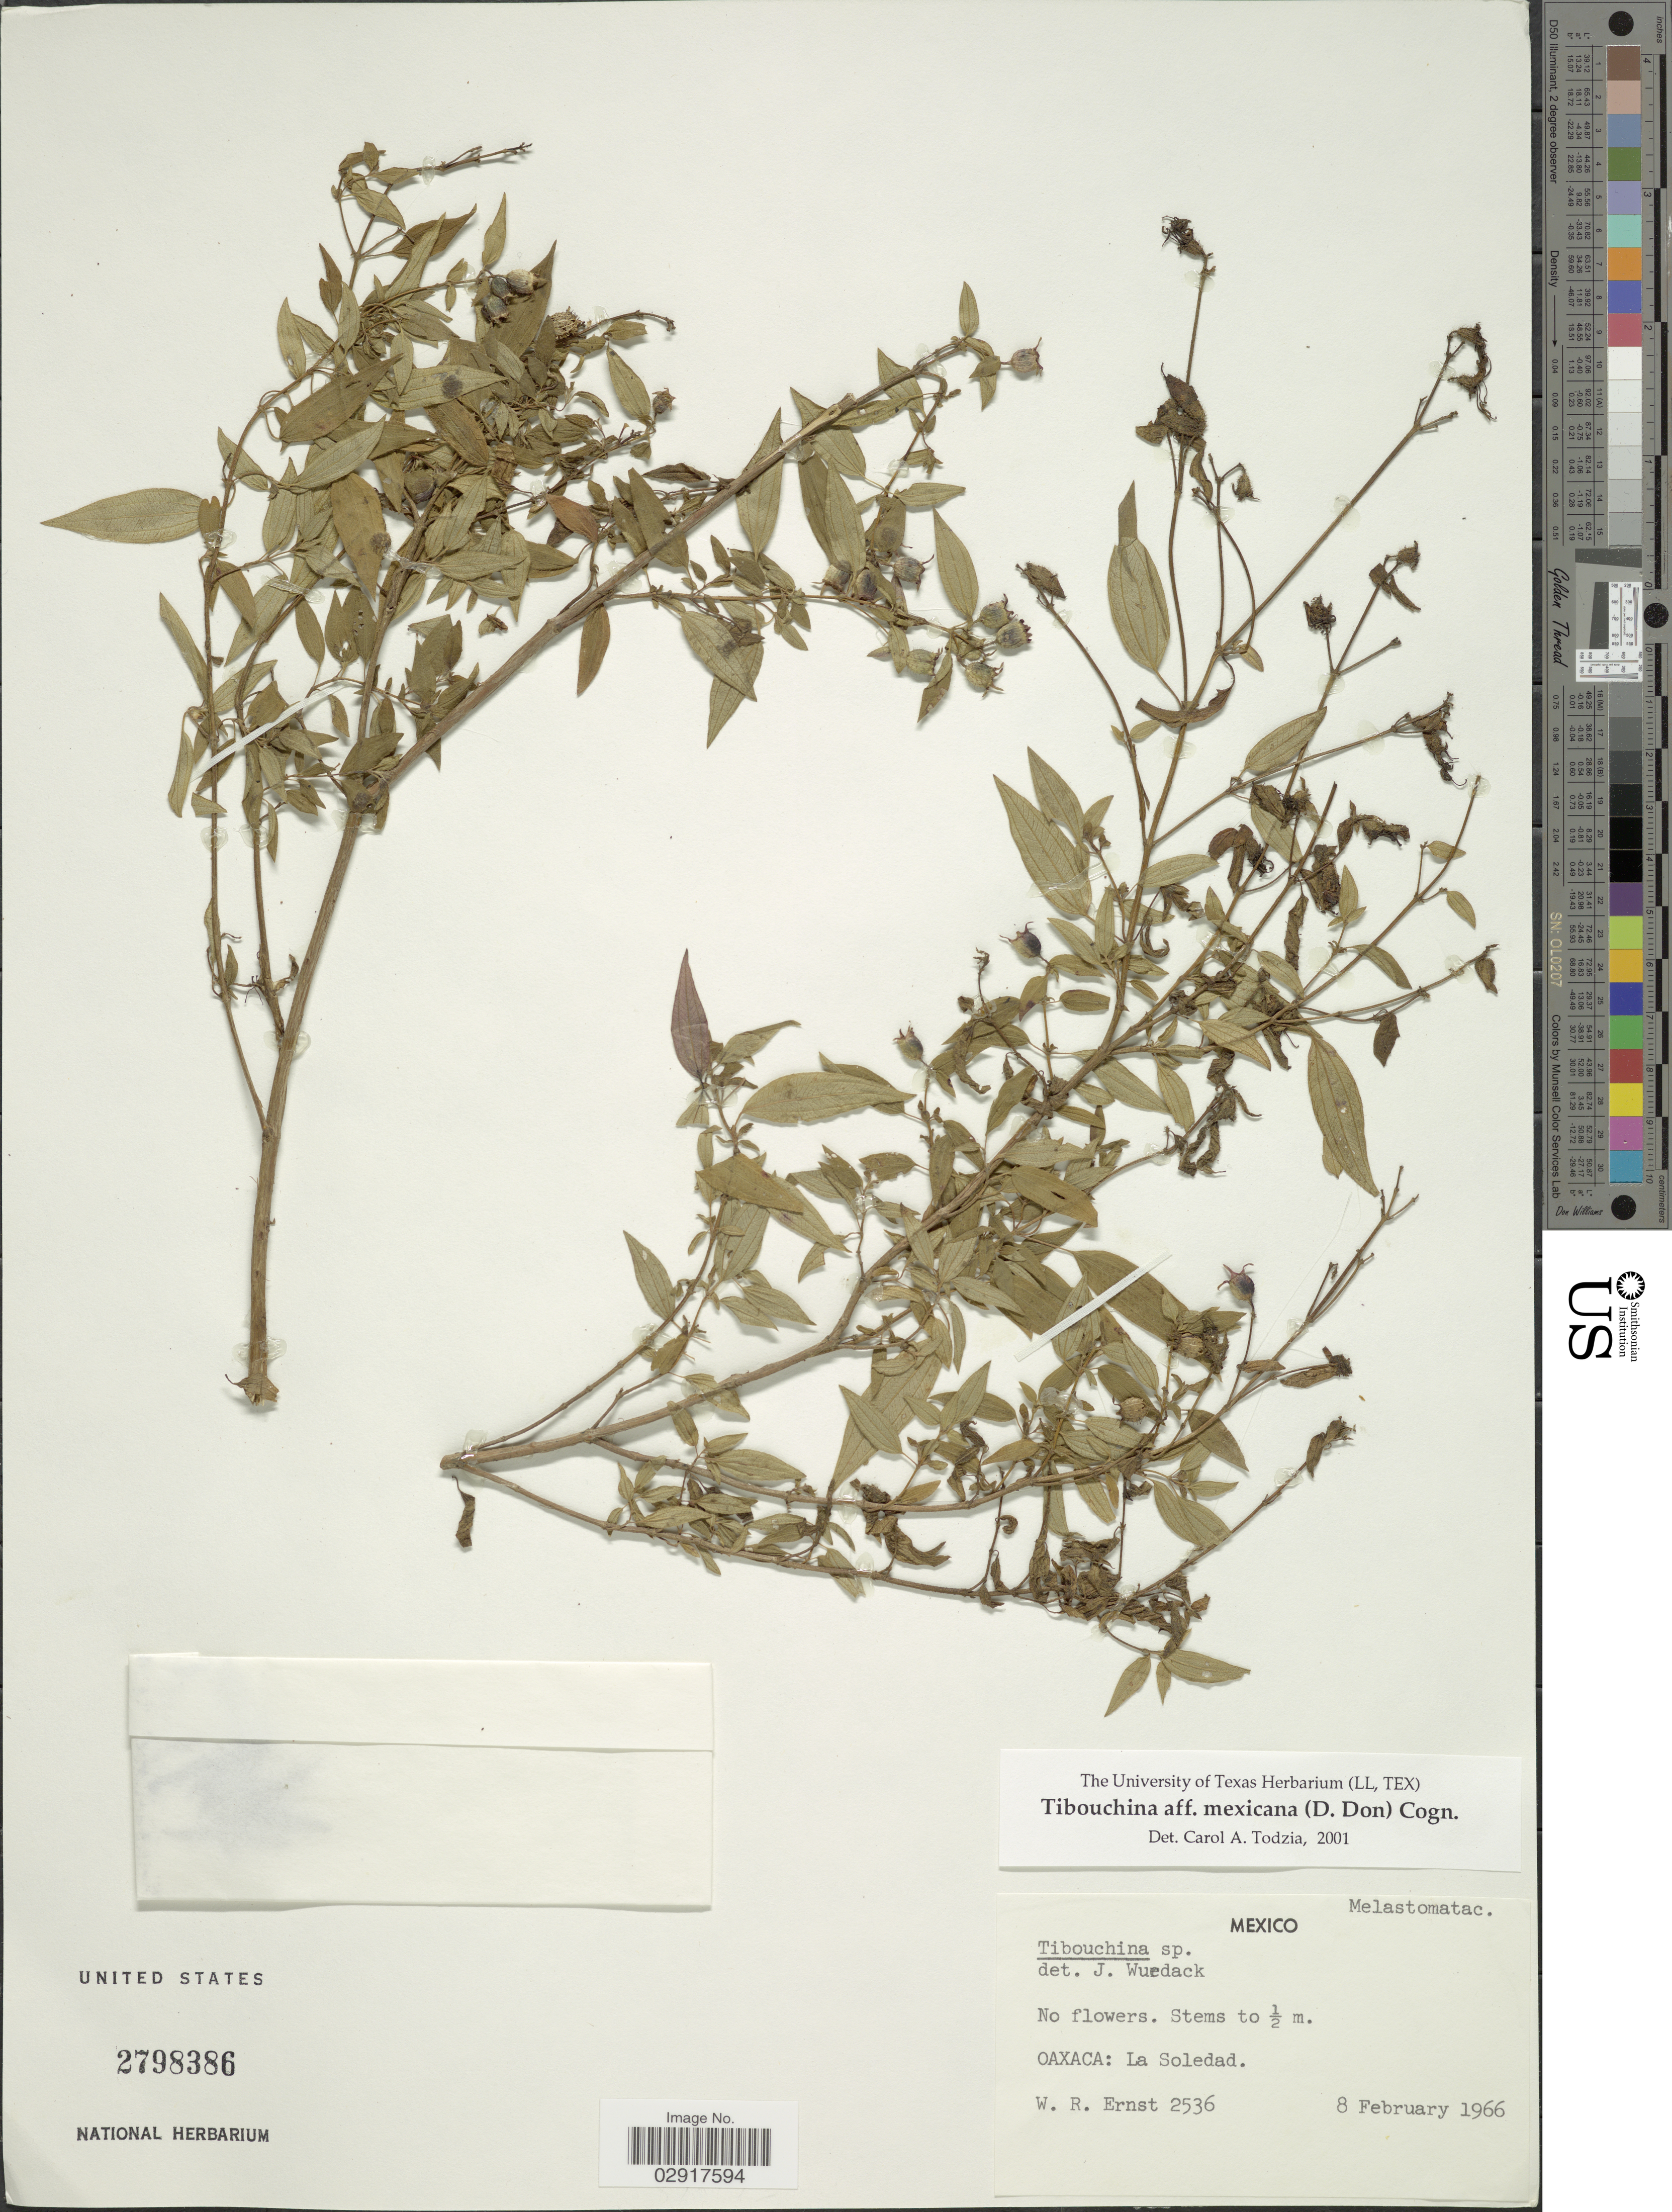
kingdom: Plantae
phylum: Tracheophyta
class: Magnoliopsida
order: Myrtales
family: Melastomataceae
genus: Chaetogastra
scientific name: Chaetogastra tortuosa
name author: (Bonpl.) DC.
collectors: W. R. Ernst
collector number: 2536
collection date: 1966-02-08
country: Mexico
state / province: Oaxaca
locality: La Soledad.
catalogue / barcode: US 2798386